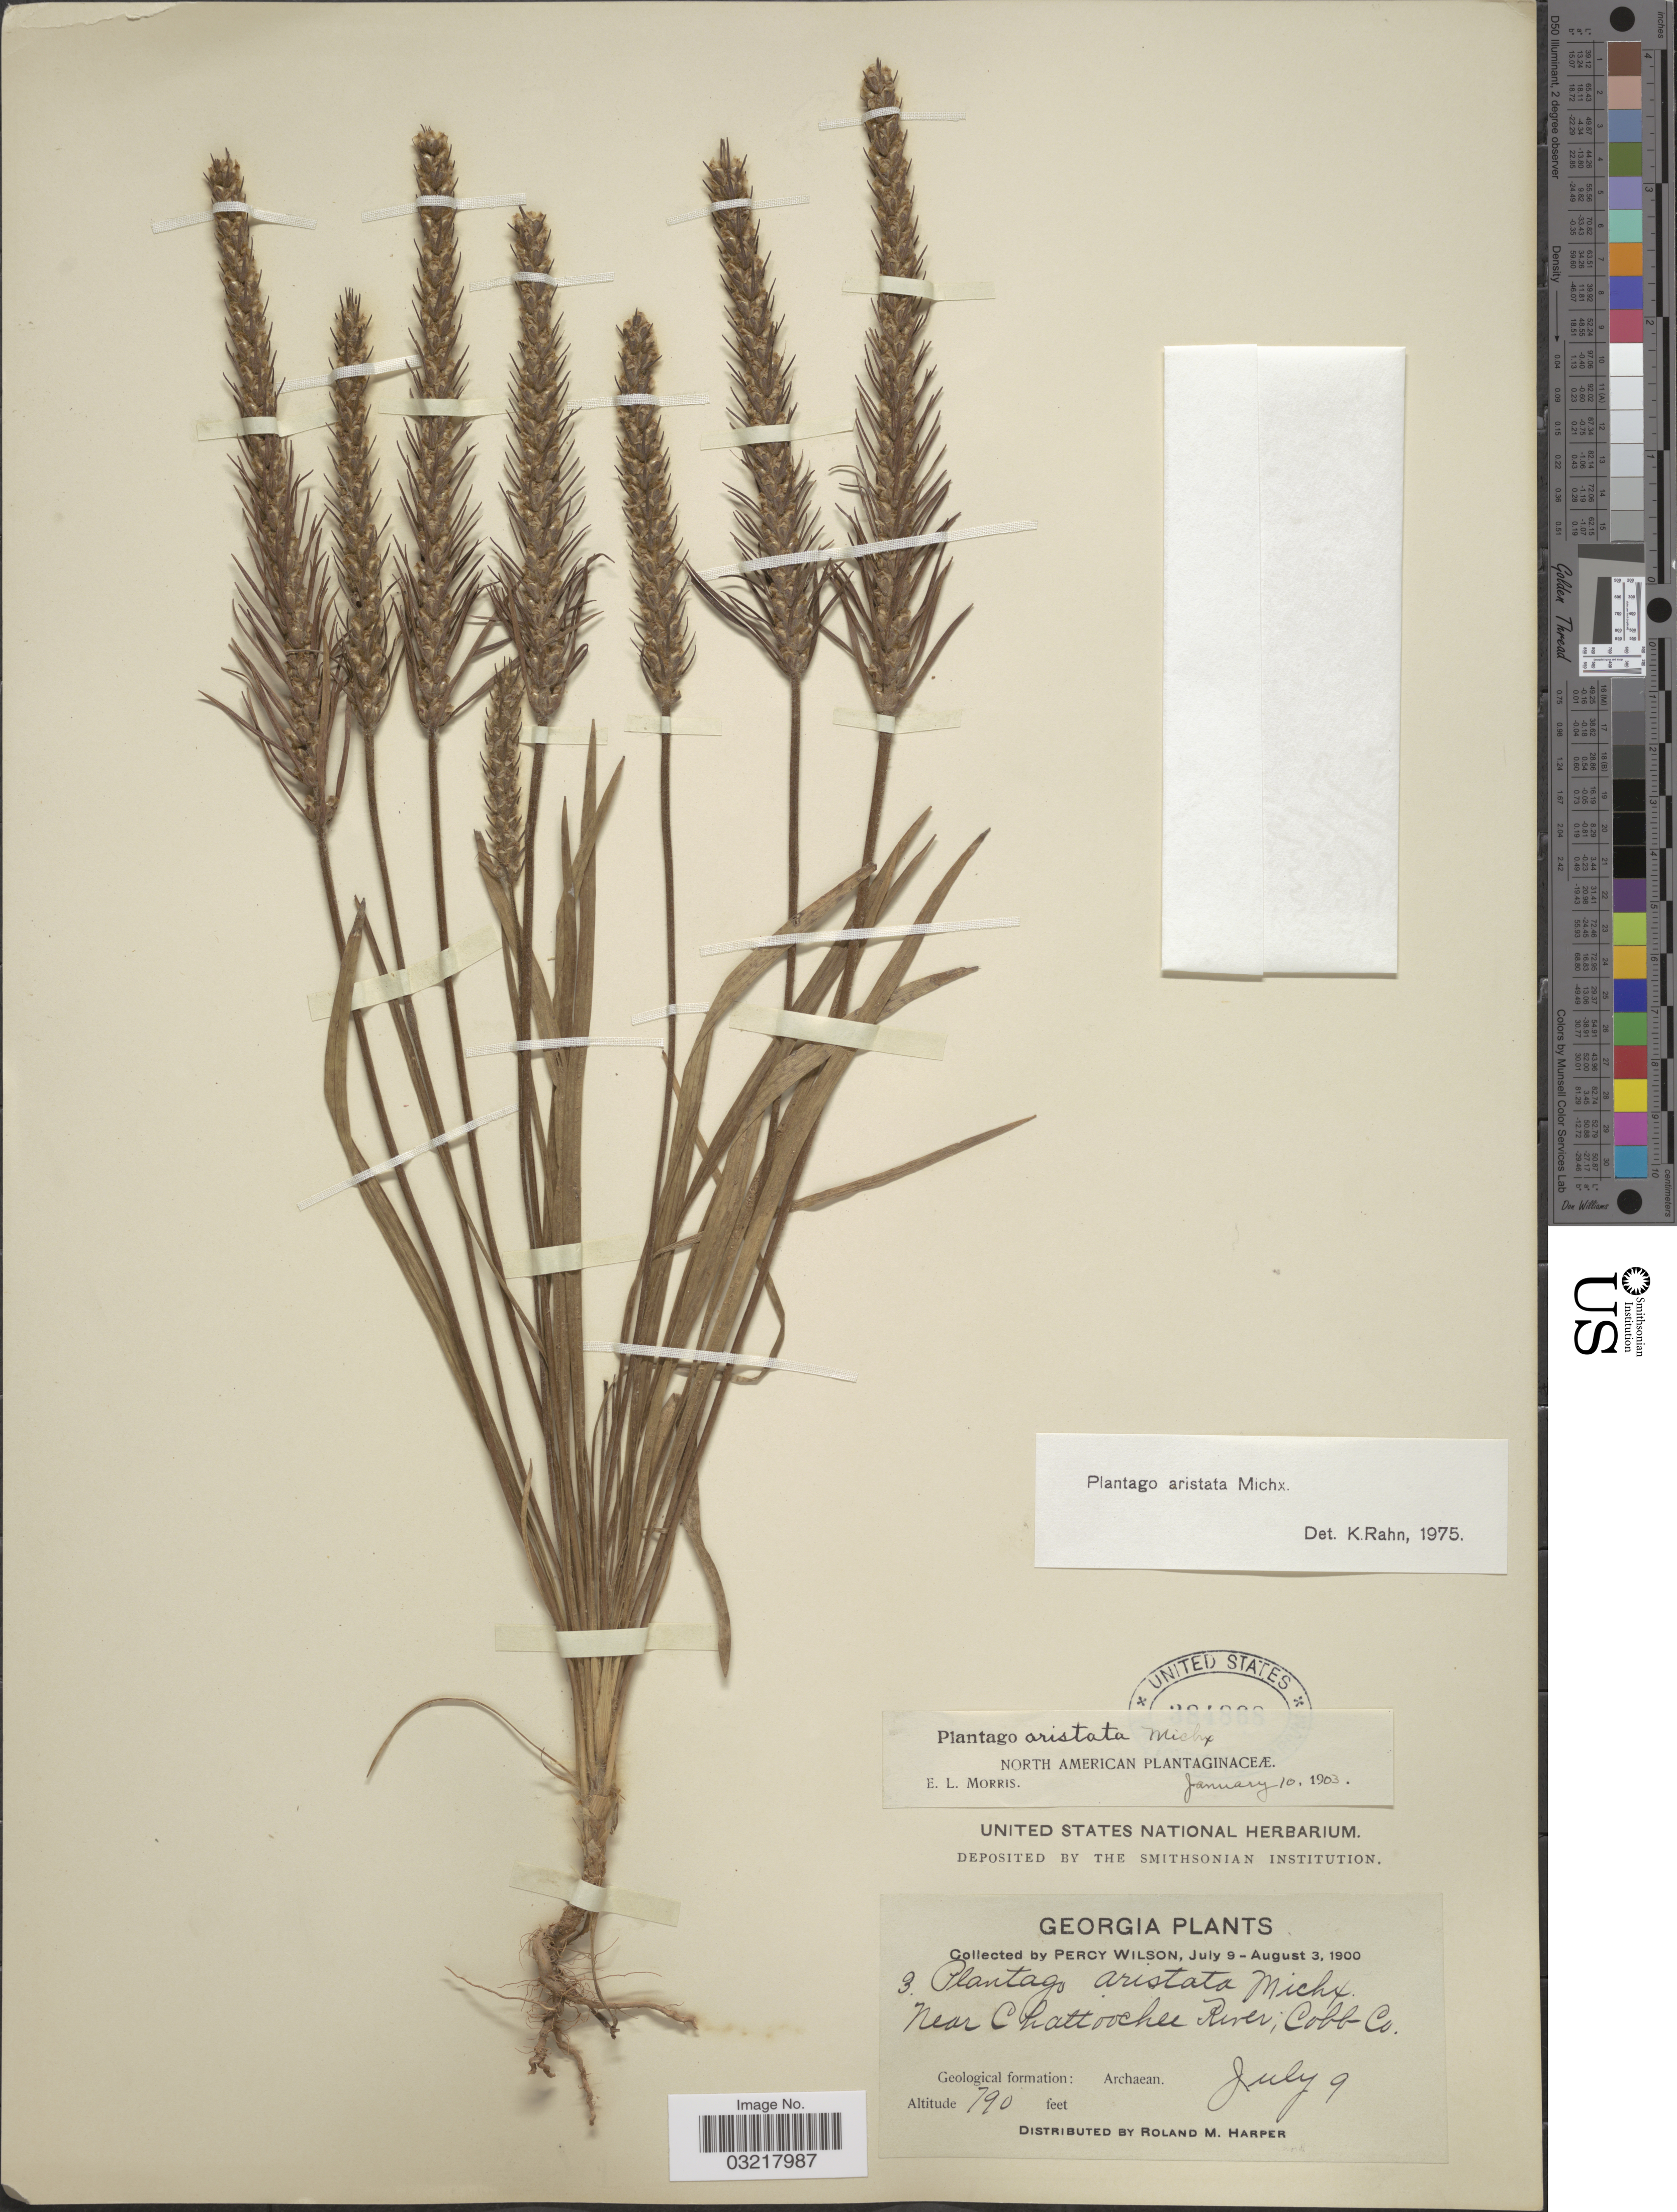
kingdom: Plantae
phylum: Tracheophyta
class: Magnoliopsida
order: Lamiales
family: Plantaginaceae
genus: Plantago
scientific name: Plantago aristata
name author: Michx.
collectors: P. Wilson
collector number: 3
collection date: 1900-07-09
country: United States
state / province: Georgia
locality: Near Chattoochee River; Cobb Co.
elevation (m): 241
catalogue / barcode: US 384868